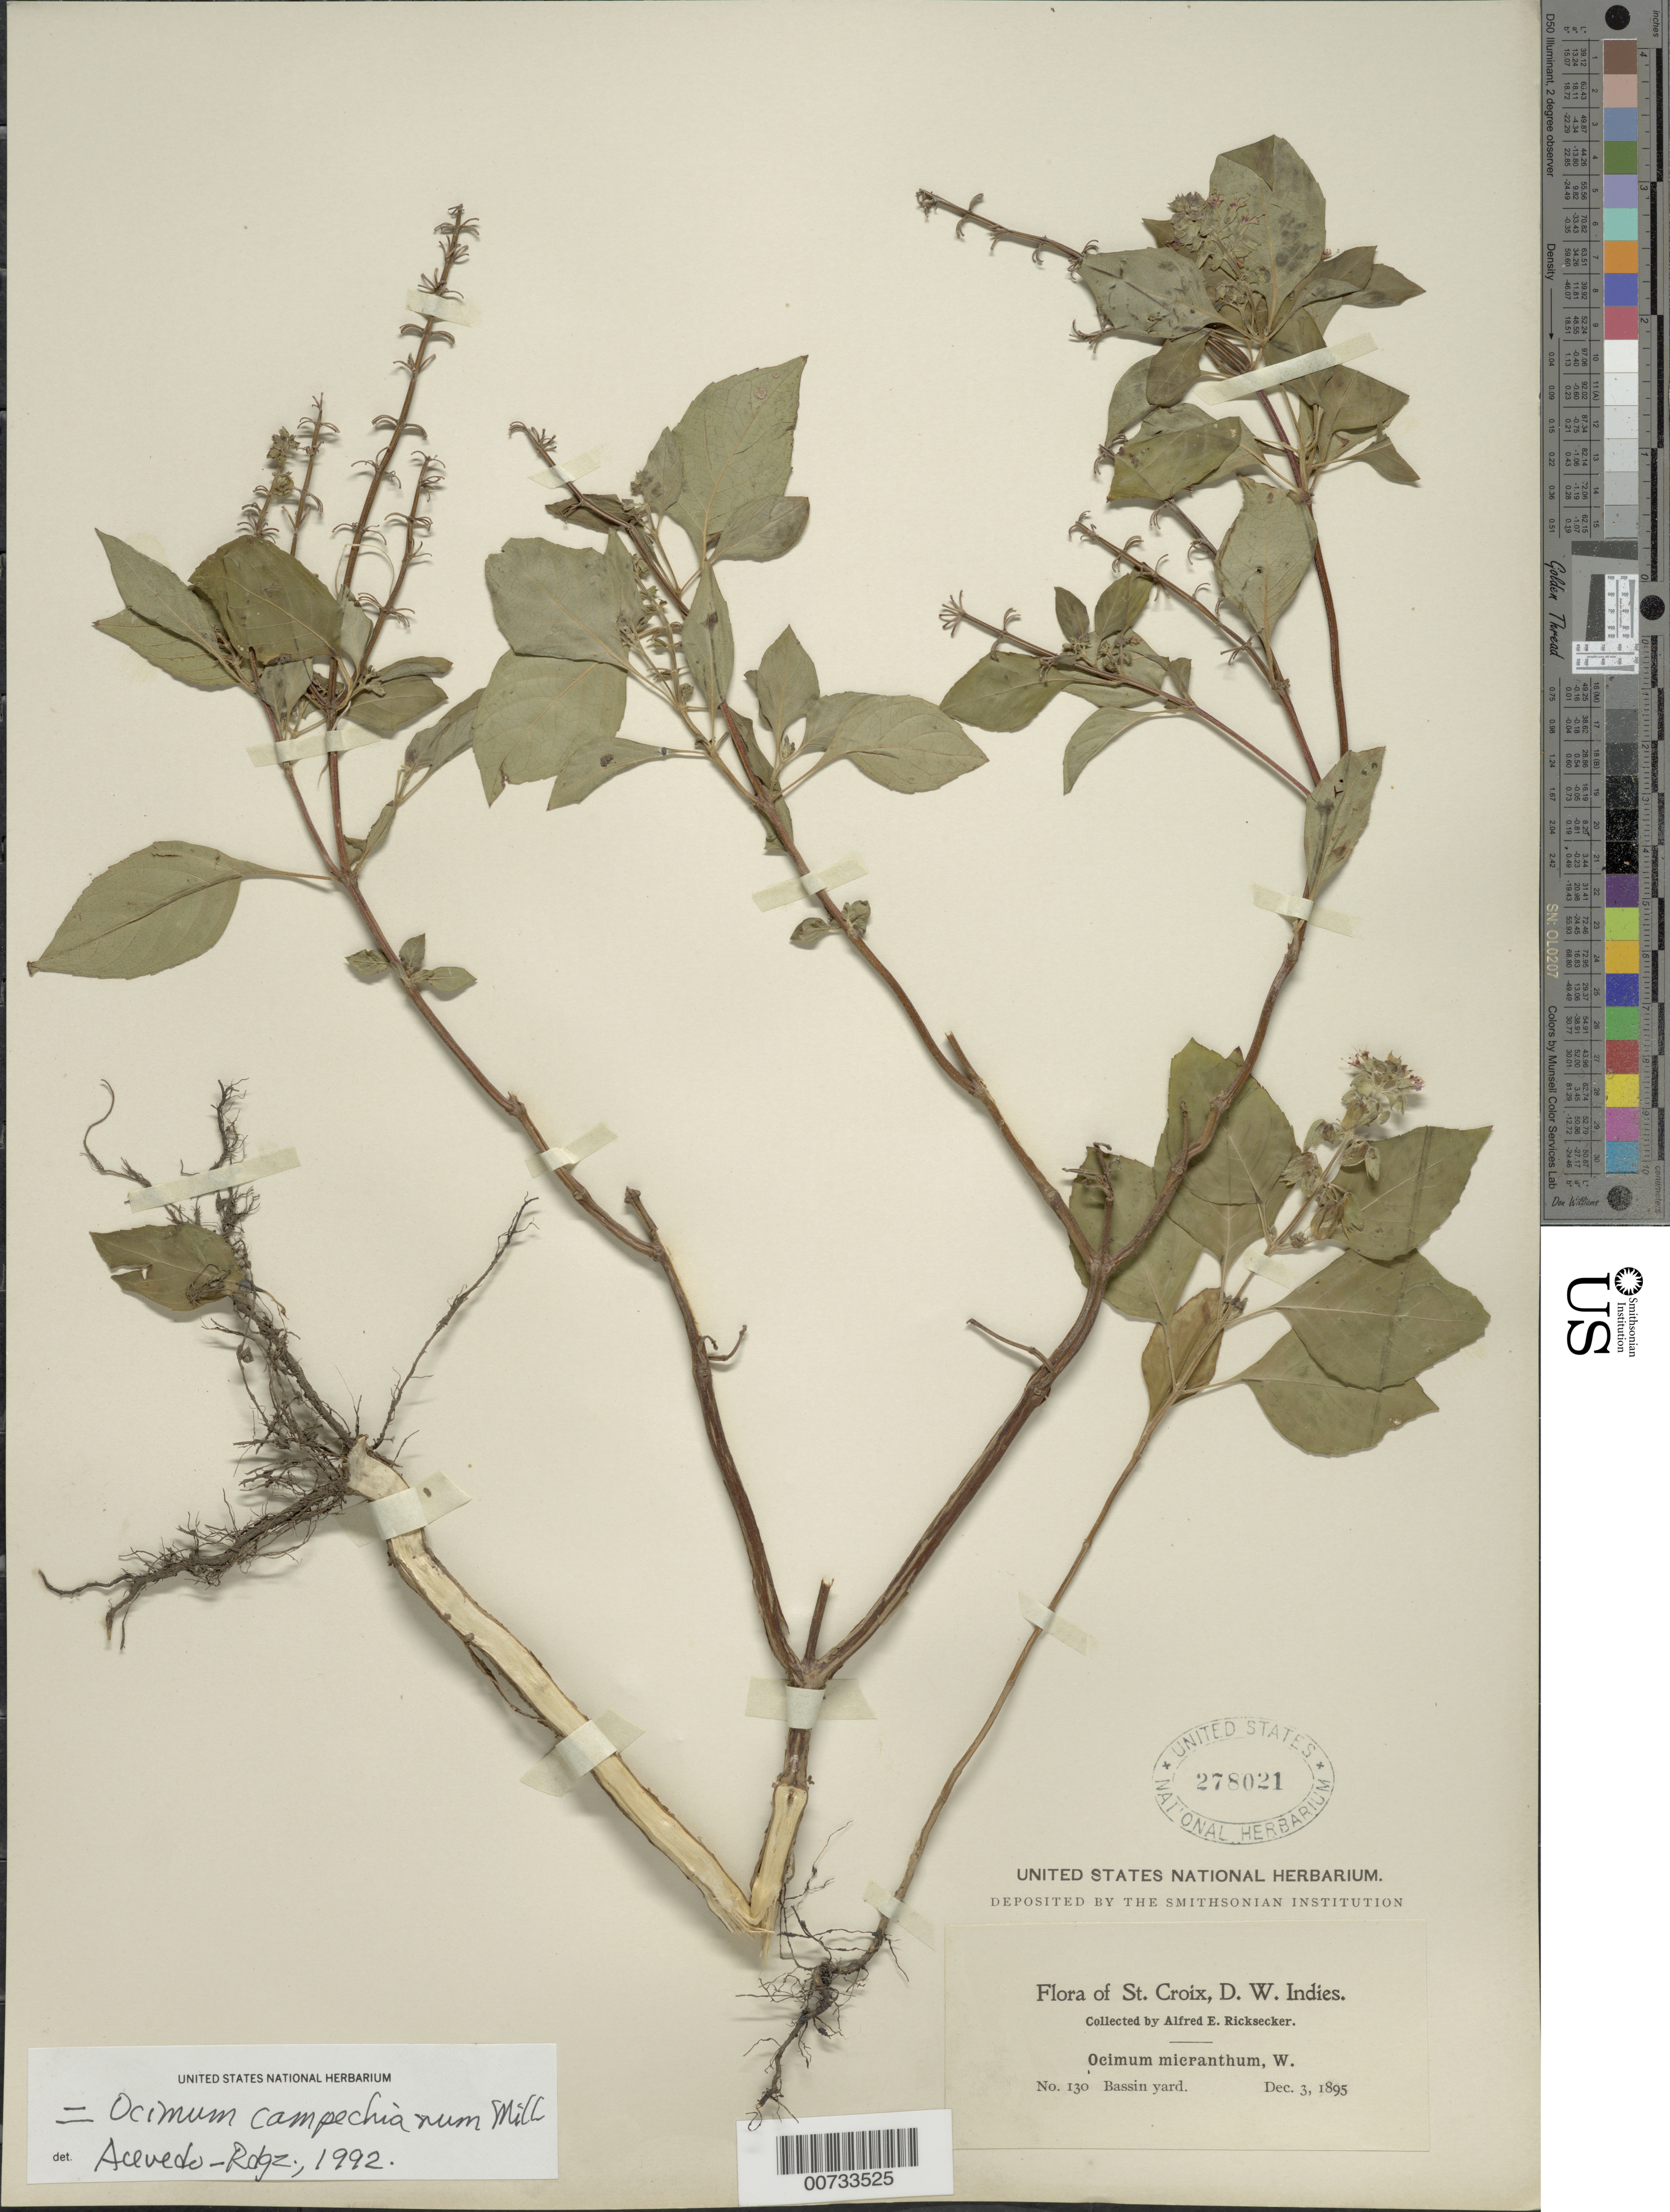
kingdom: Plantae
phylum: Tracheophyta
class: Magnoliopsida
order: Lamiales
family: Lamiaceae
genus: Ocimum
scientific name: Ocimum campechianum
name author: Mill.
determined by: Acevedo-Rodríguez, P., (BOT), Smithsonian Institution - National Museum of Natural History (UNITED STATES)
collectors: A. E. Ricksecker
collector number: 130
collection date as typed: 03 Dec 1895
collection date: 1895-12-03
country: U.S. Virgin Islands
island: St. Croix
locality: St. Croix; Bassin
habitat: Yard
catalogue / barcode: US 278021